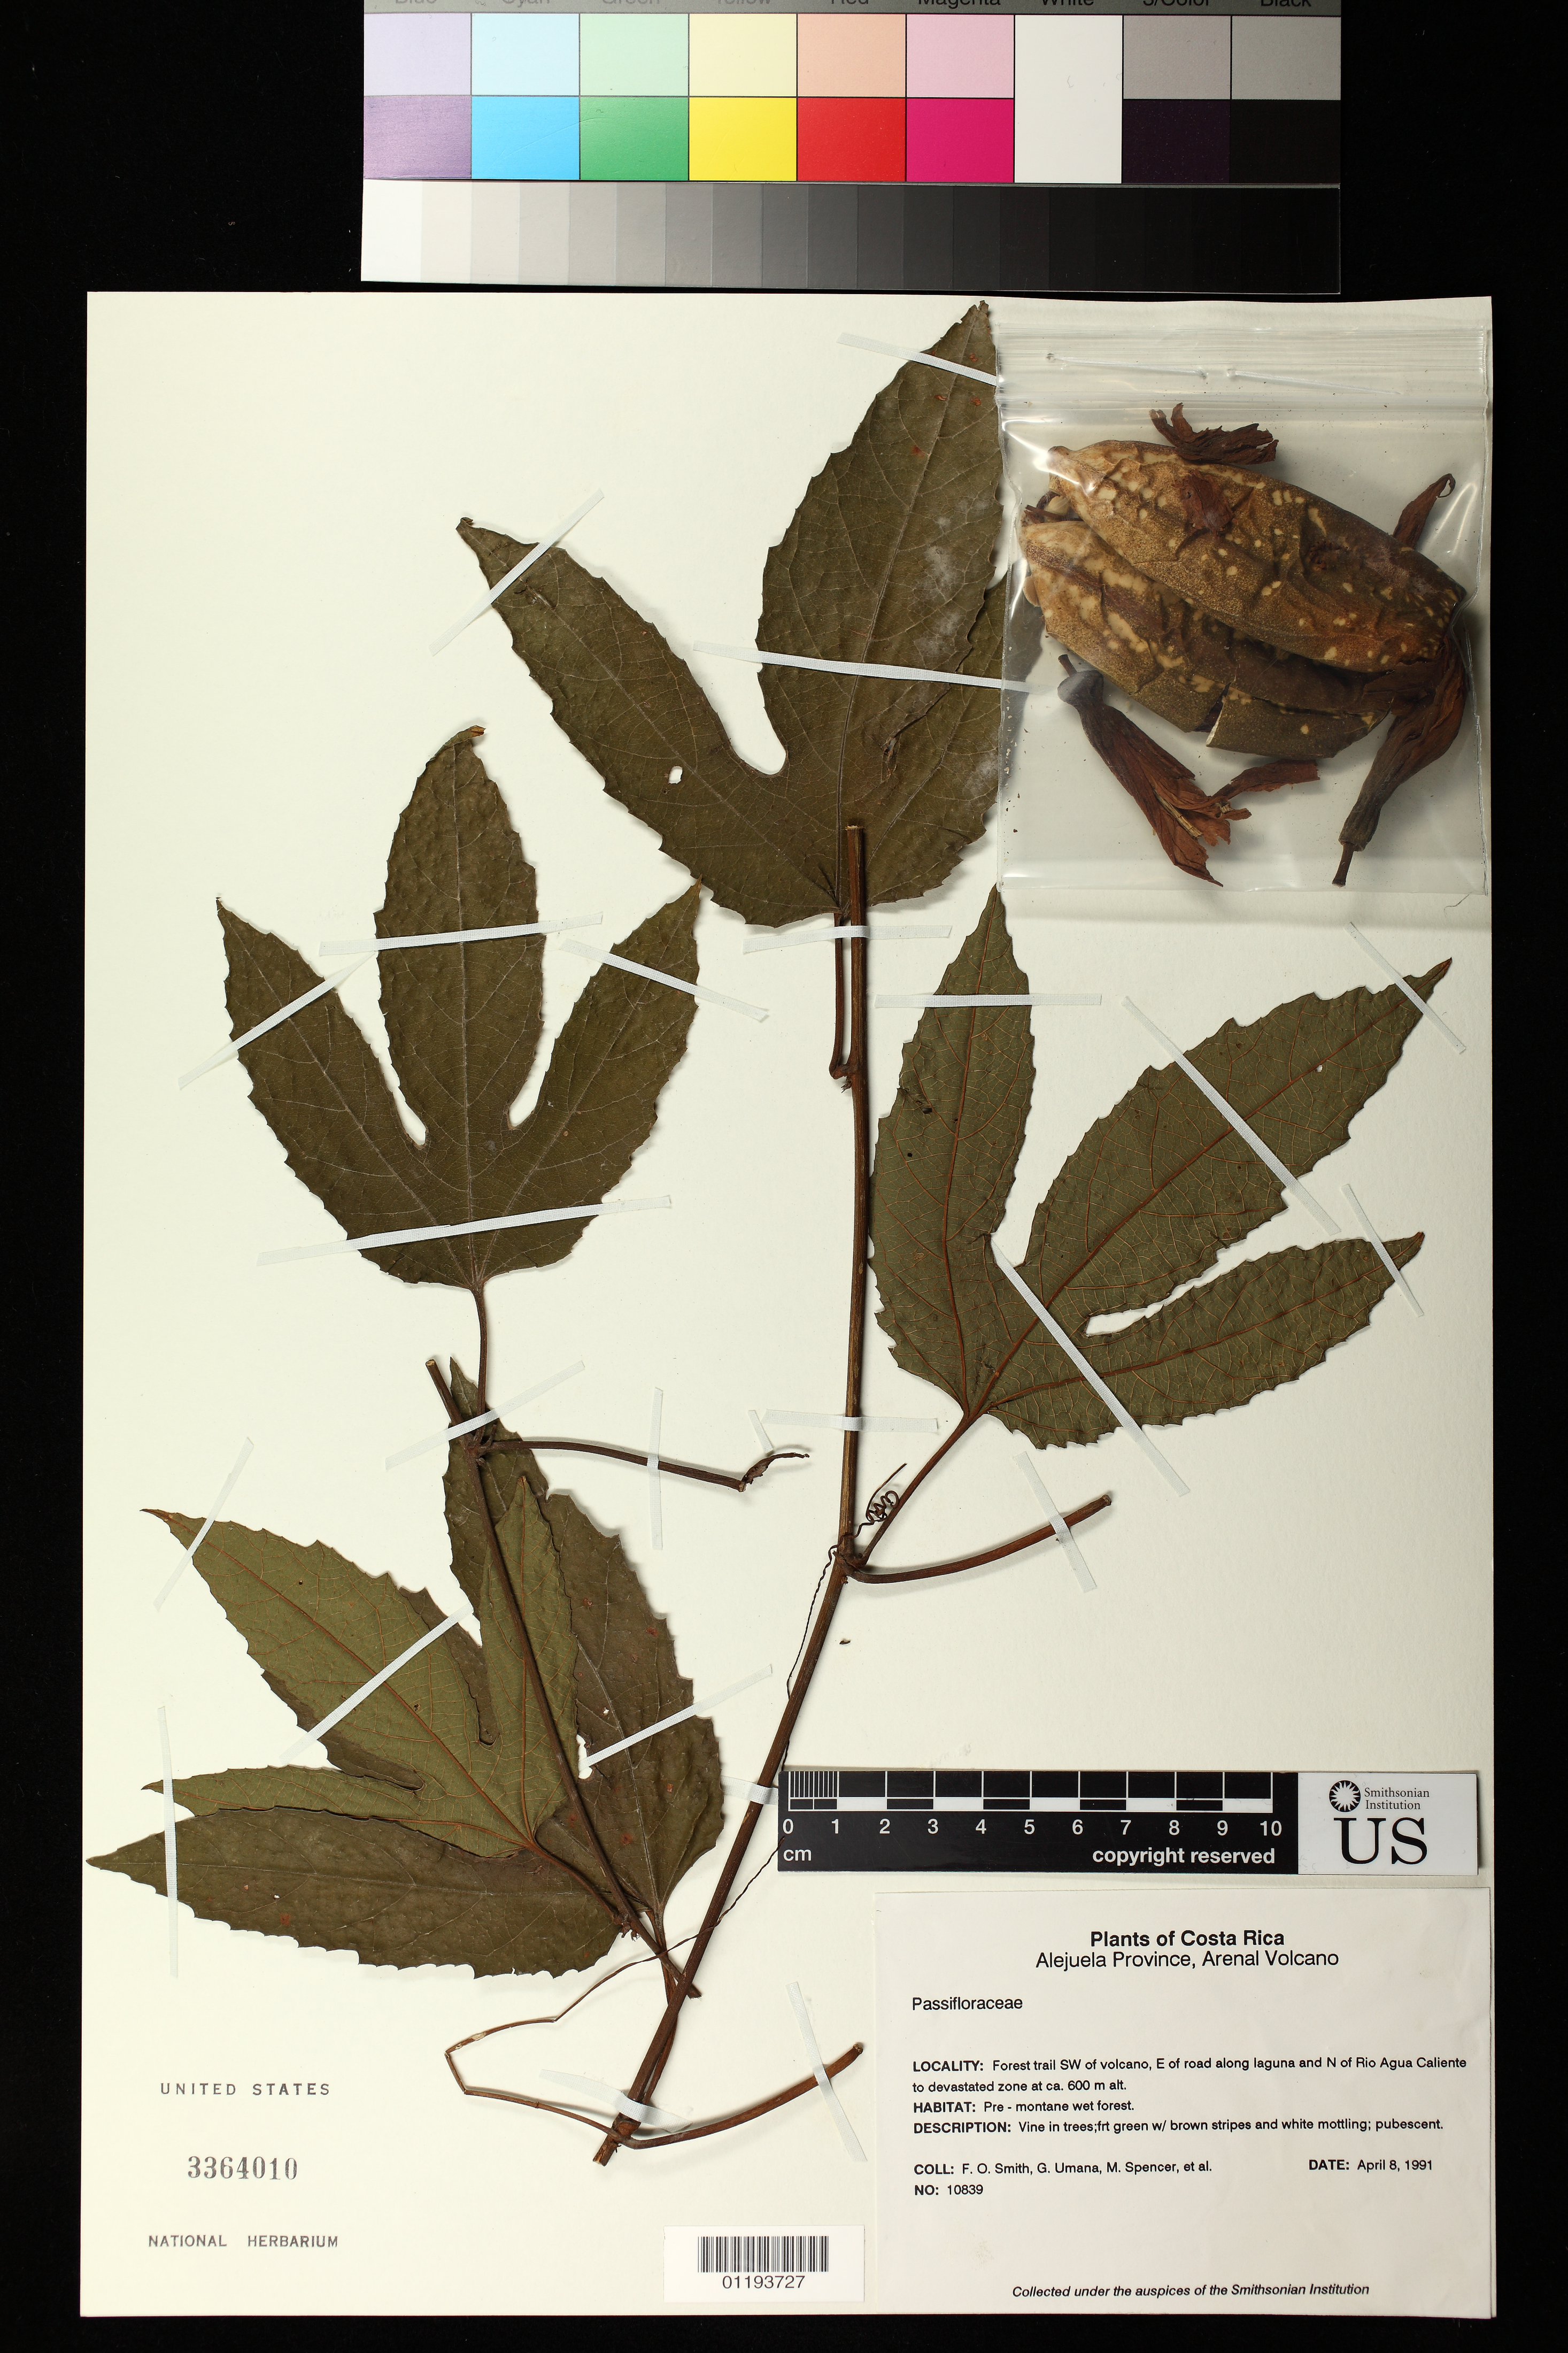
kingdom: Plantae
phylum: Tracheophyta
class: Magnoliopsida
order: Malpighiales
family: Passifloraceae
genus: Passiflora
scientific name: Passiflora vitifolia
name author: Kunth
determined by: MacDougal, John M.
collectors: F. Smith, G. M. Umaña D. & M. A. Spencer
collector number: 10839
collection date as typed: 8 Apr 1991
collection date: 1991-04-08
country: Costa Rica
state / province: Alajuela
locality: Arenal Volcano Forest trail SW of volcano, E of road along laguna and N of Rio Agua Caliente to devatstated zone at ca.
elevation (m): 600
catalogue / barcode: US 3364010